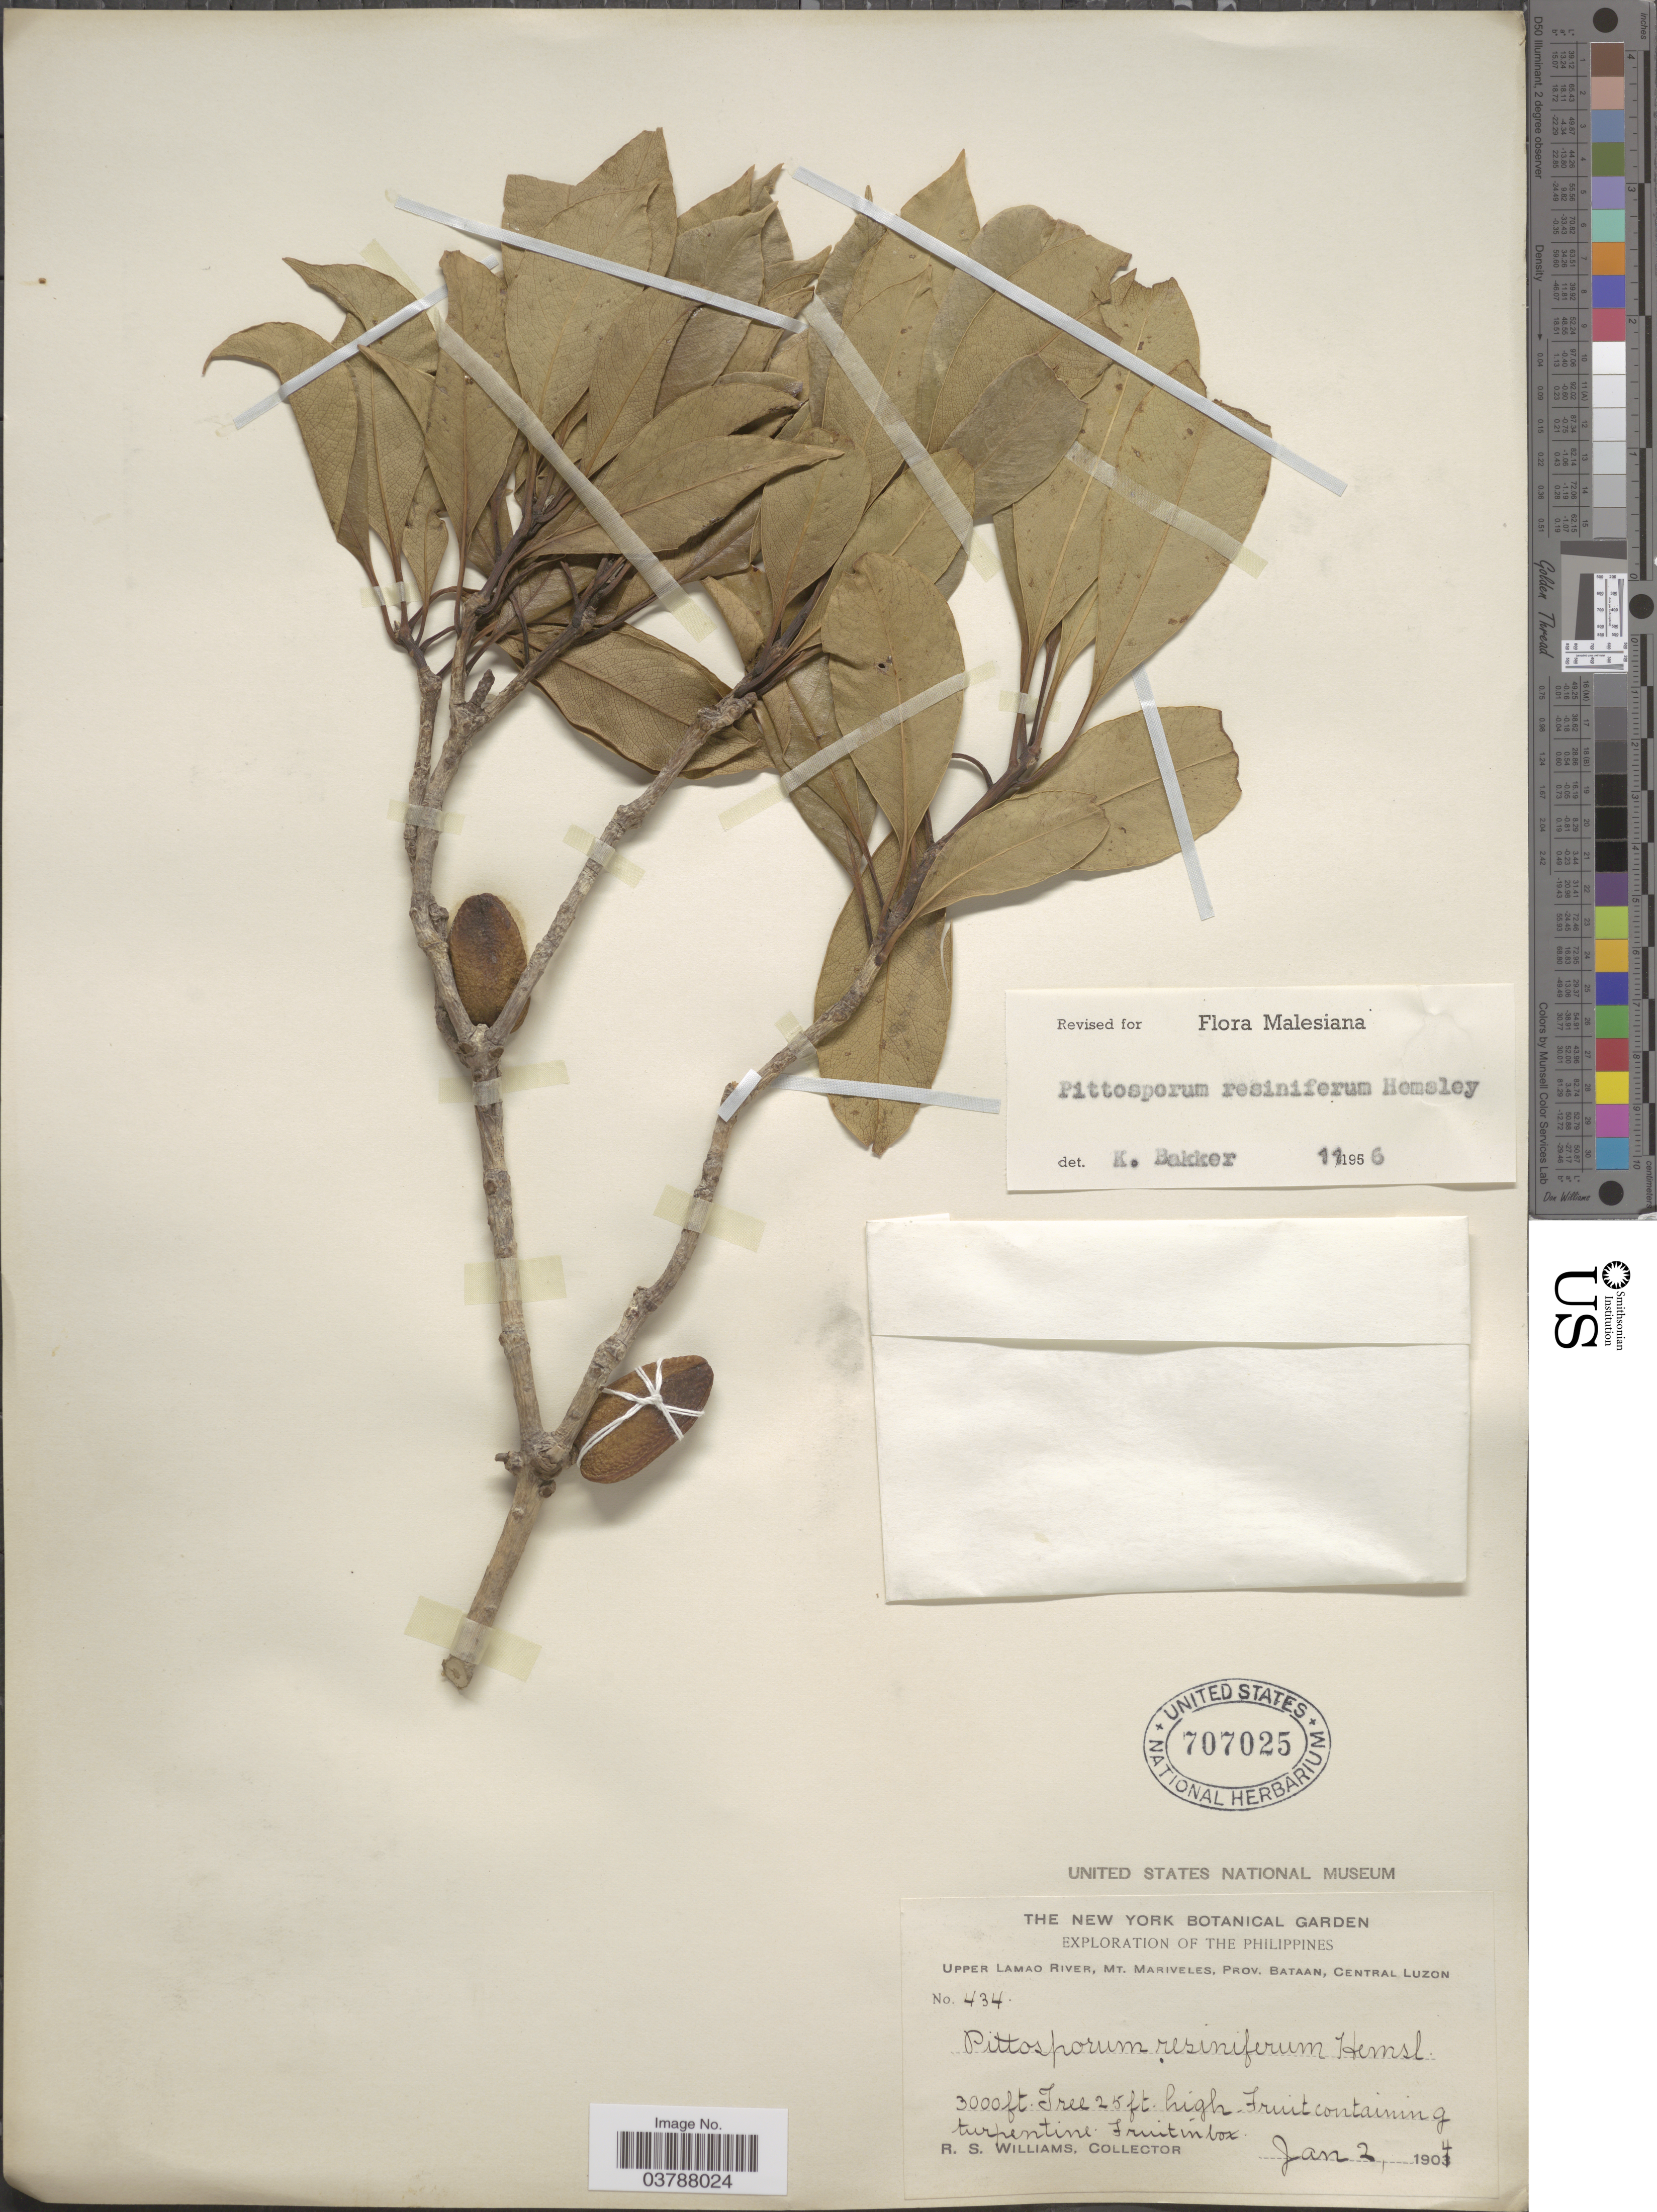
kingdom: Plantae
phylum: Tracheophyta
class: Magnoliopsida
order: Apiales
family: Pittosporaceae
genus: Pittosporum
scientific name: Pittosporum resiniferum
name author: Hemsl.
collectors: R. S. Williams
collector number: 434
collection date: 1904-01-02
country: Philippines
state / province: Central Luzon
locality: Upper Lamao River, Mt. Mariveles, Prov. Bataan, Central Luzon.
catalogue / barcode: US 707025